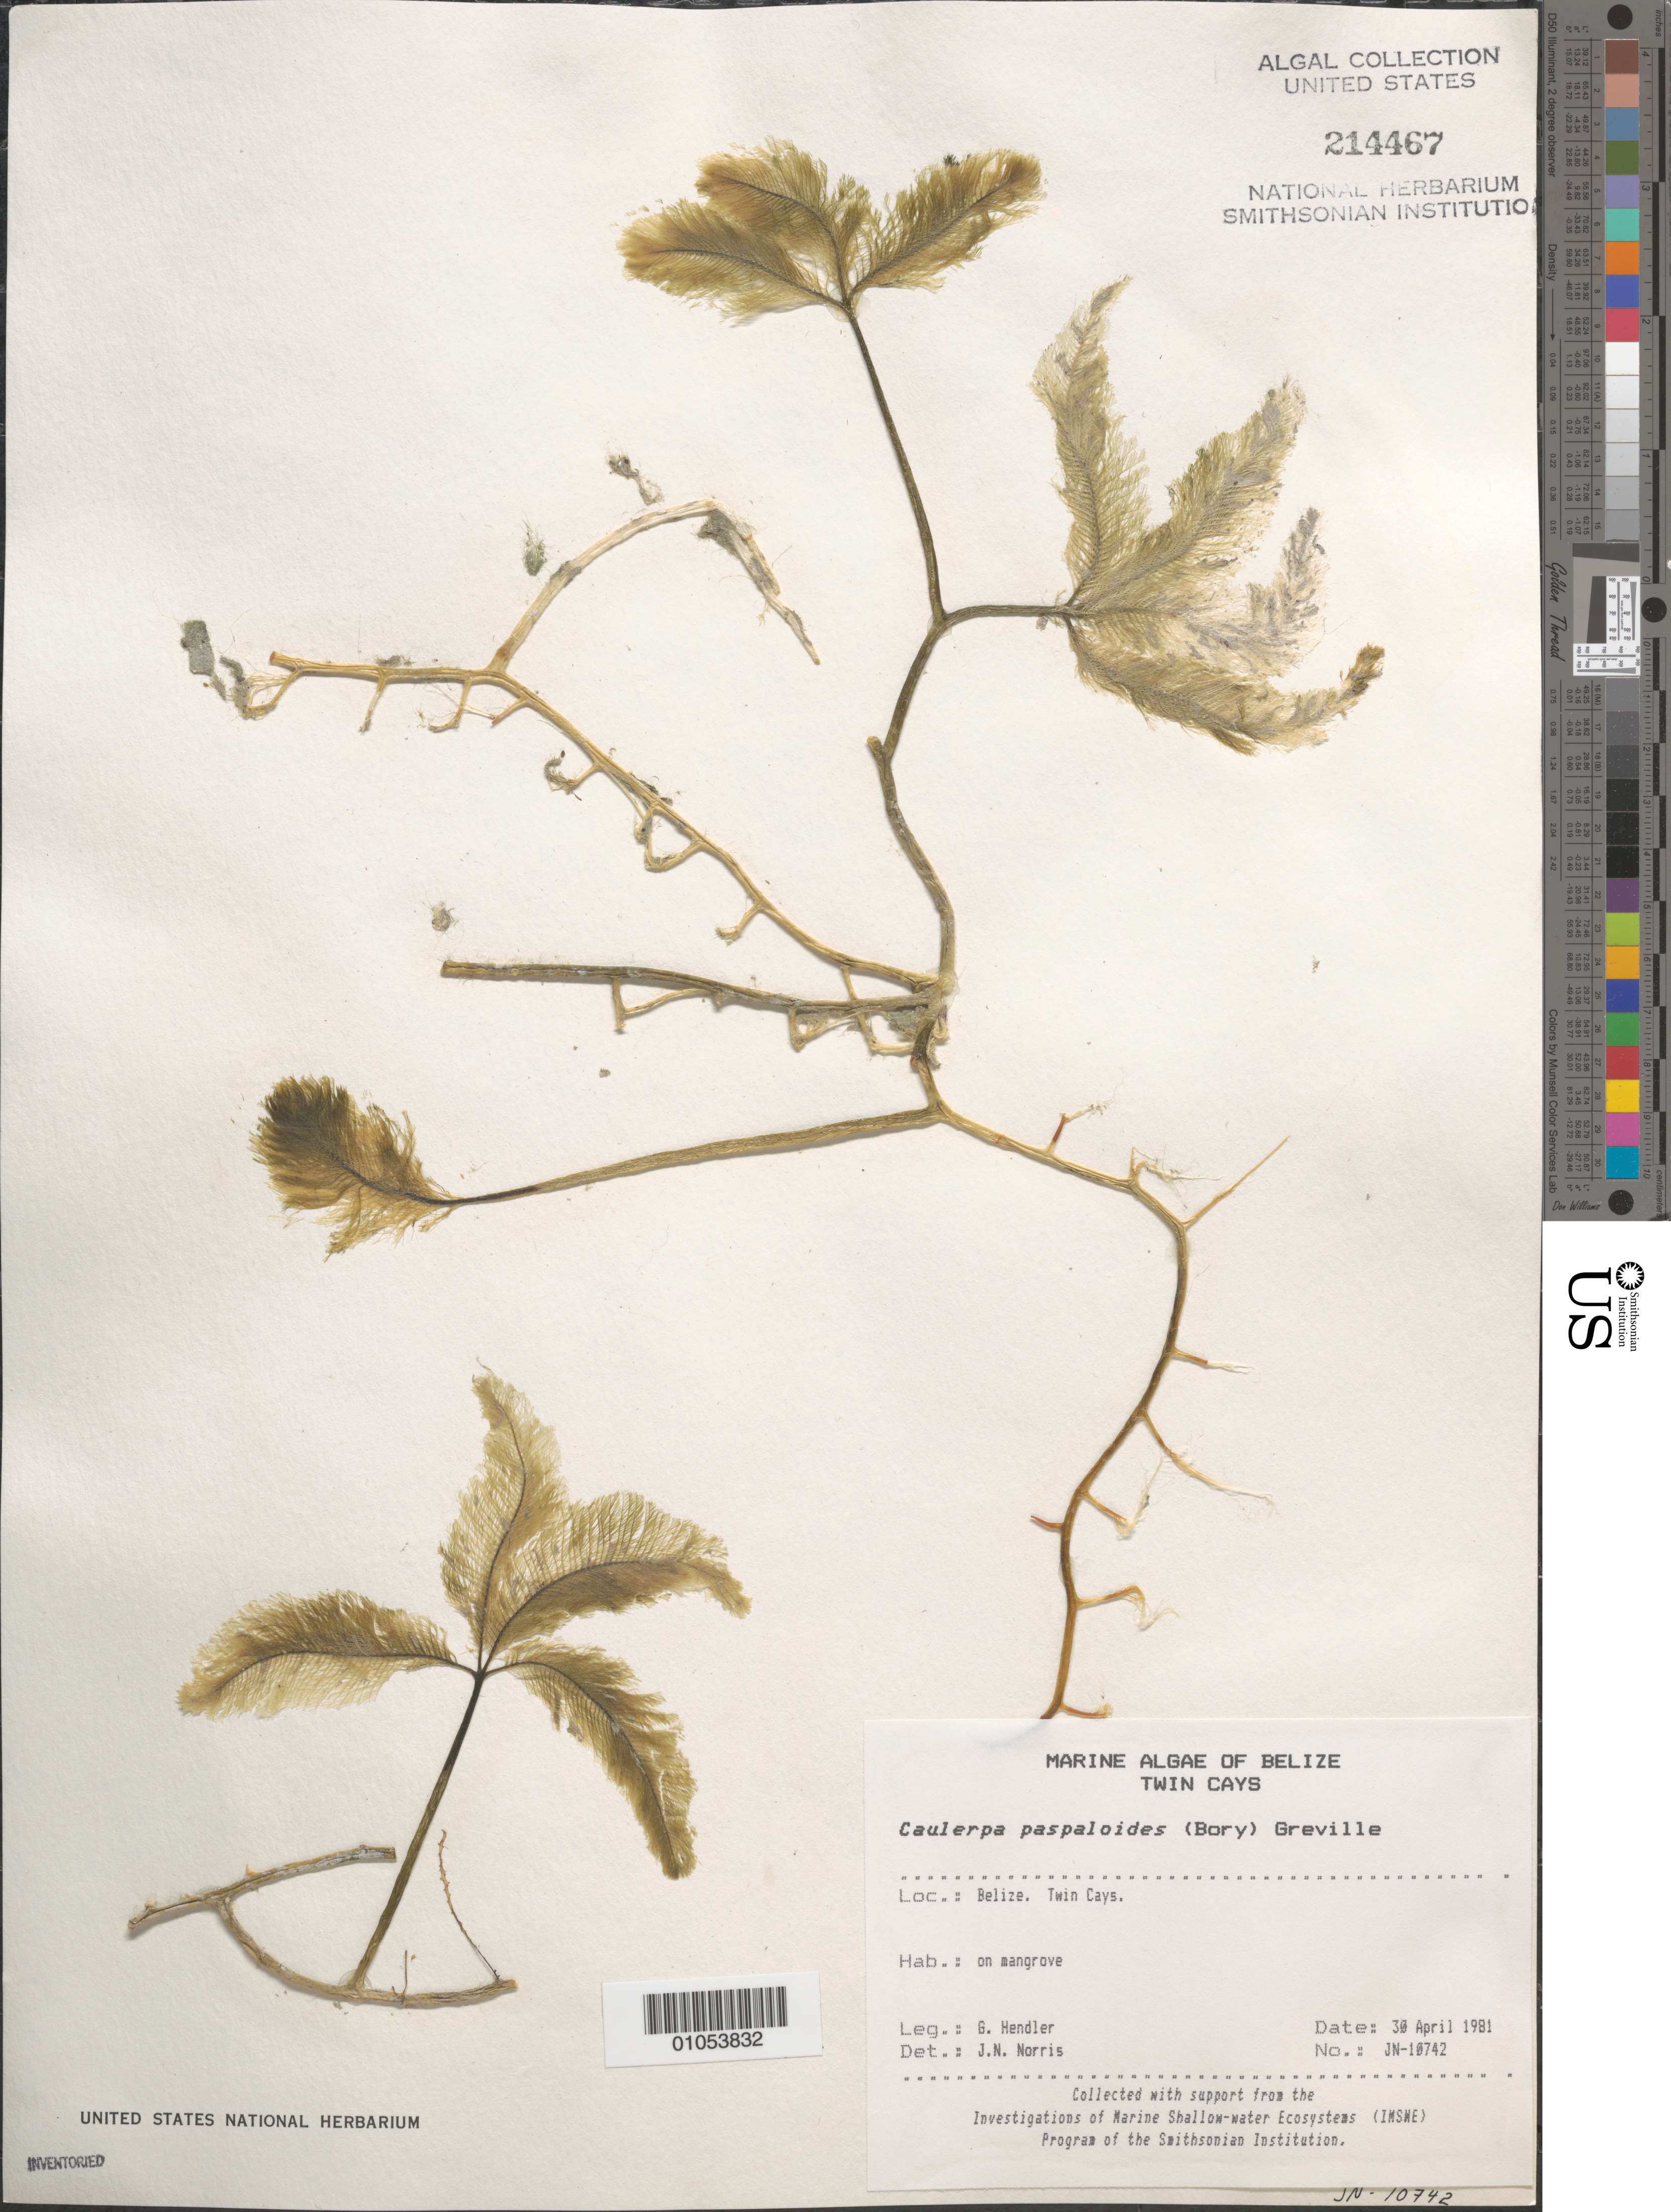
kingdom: Plantae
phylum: Chlorophyta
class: Ulvophyceae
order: Bryopsidales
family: Caulerpaceae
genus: Caulerpa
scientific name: Caulerpa paspaloides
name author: (Bory) Grev.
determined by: Norris, James N.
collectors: G. Hendler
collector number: JN-10742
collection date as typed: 30 Apr 1981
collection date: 1981-04-30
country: Belize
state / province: Stann Creek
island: Twin Cays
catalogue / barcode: US 214467